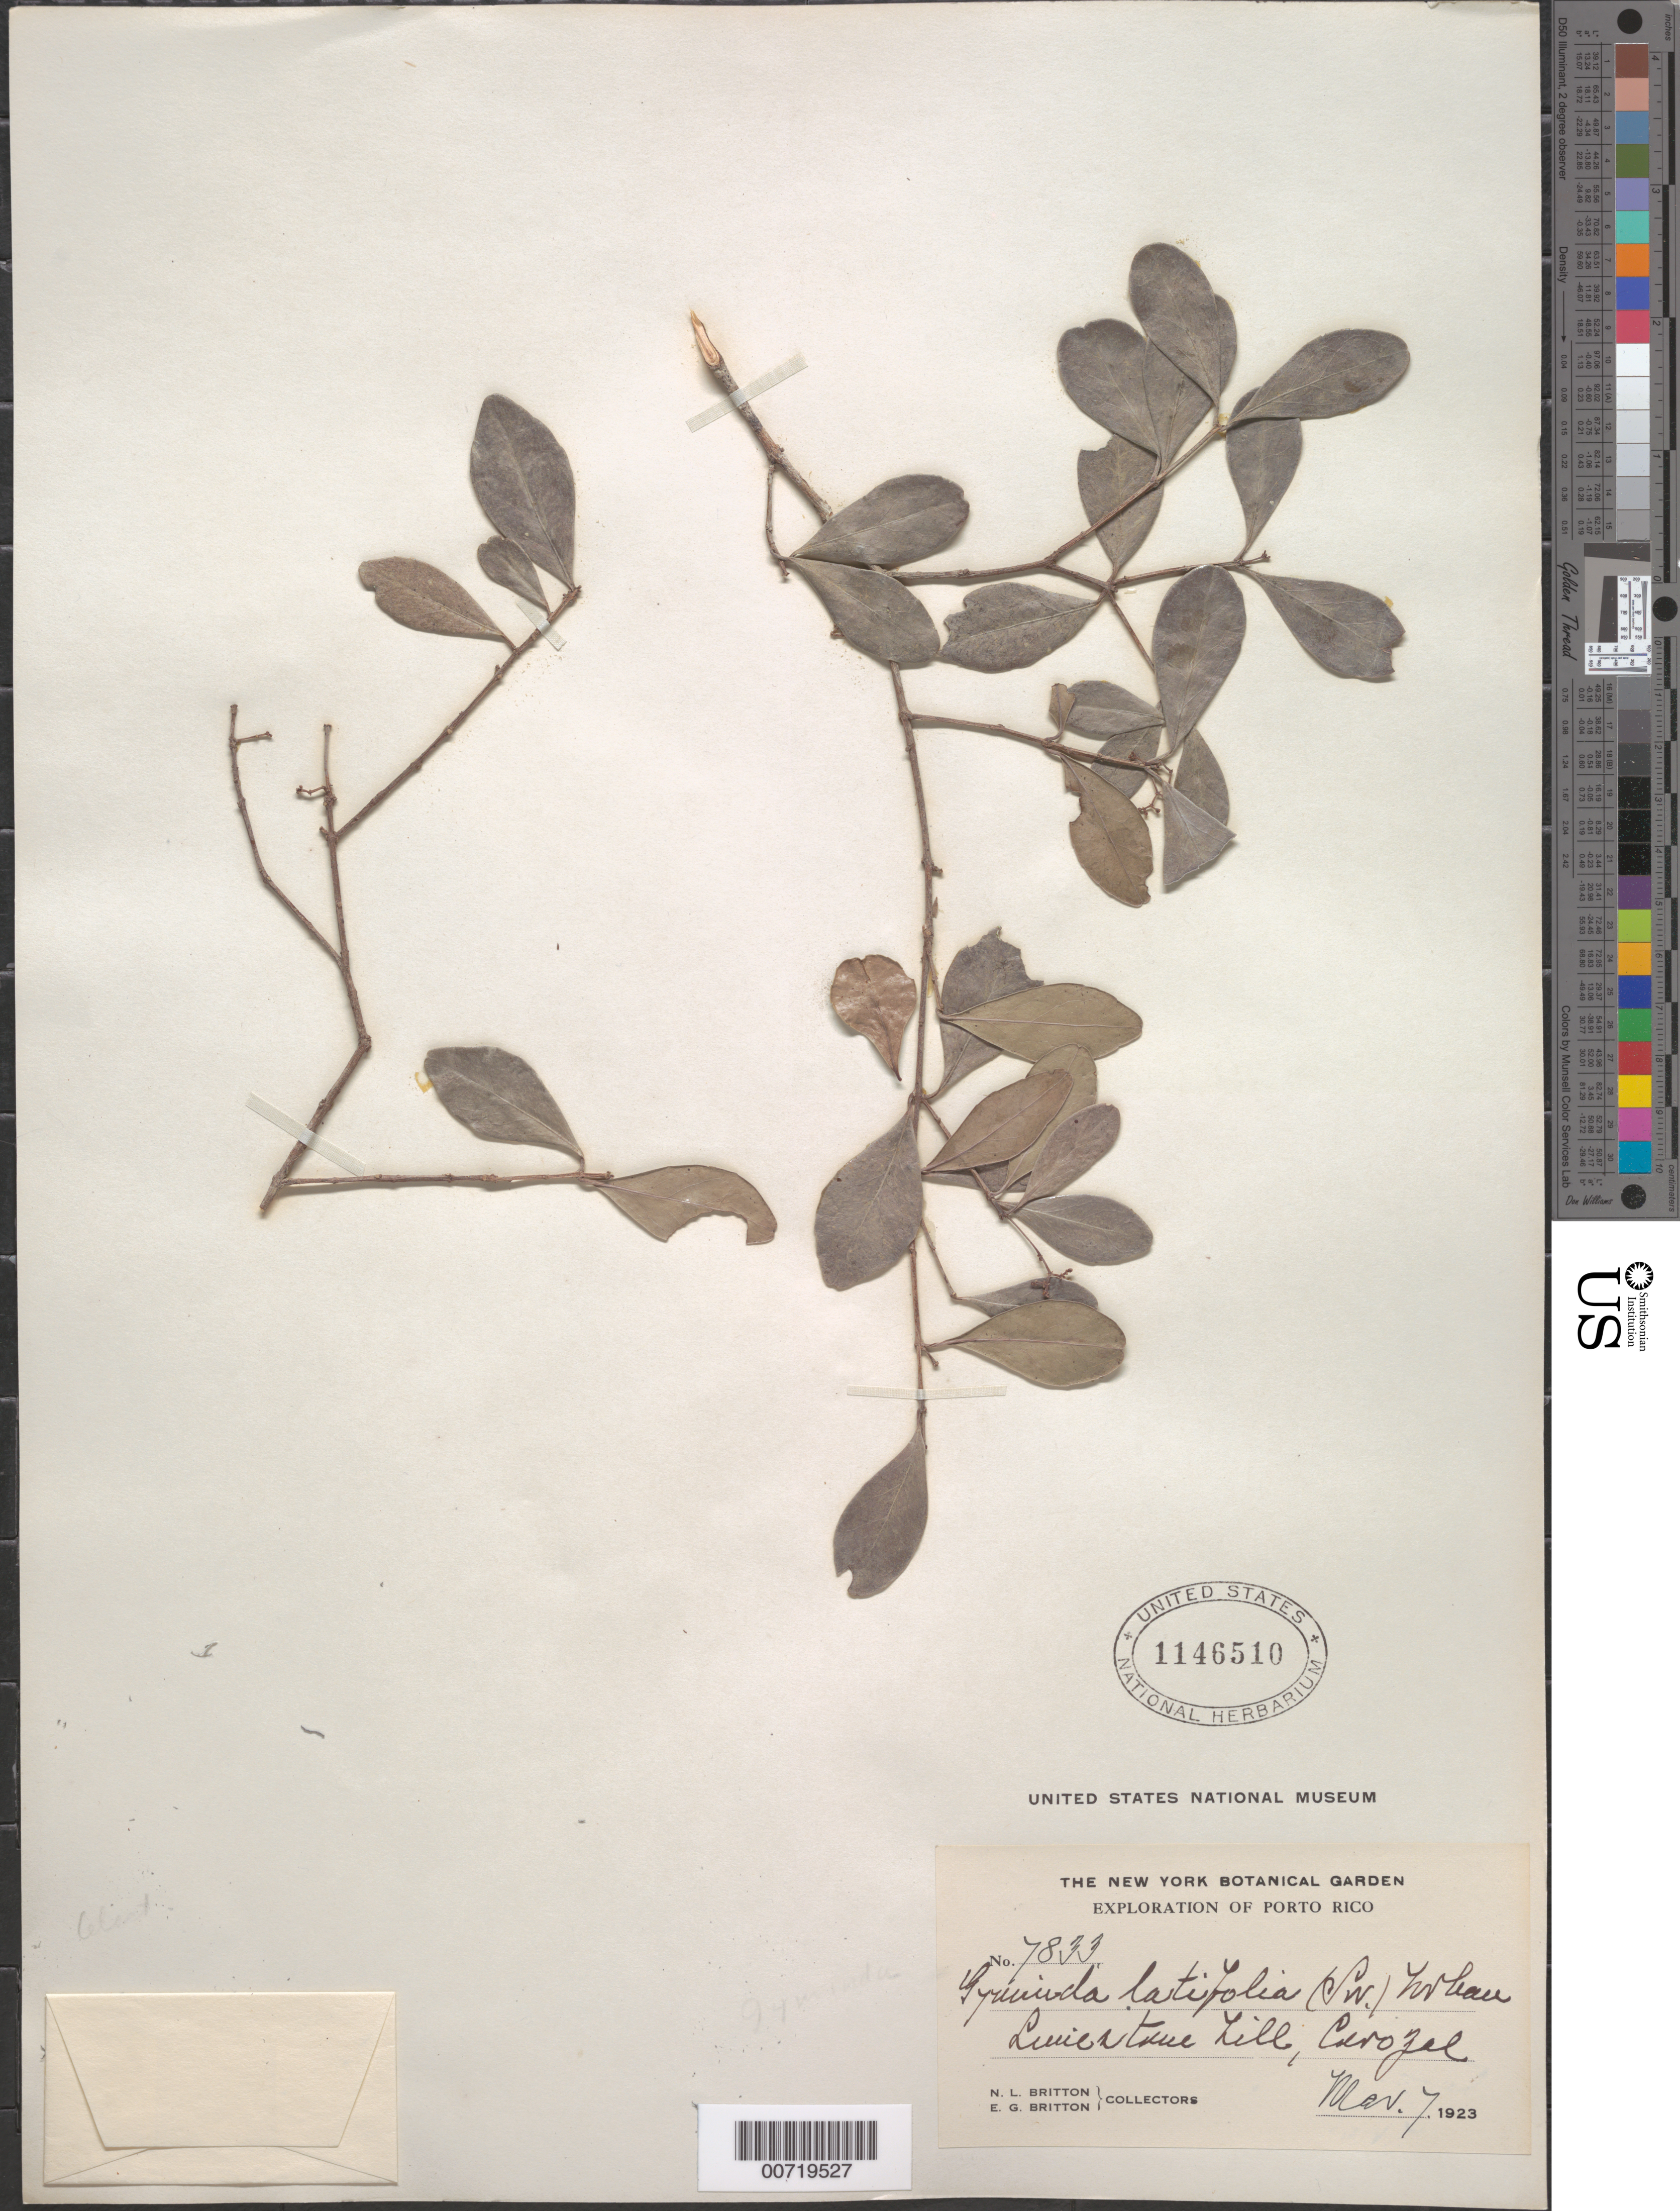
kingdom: Plantae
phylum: Tracheophyta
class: Magnoliopsida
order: Celastrales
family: Celastraceae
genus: Gyminda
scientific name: Gyminda latifolia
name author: (Sw.) Urb.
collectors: N. Britton & E. G. Britton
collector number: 7833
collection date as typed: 07 Mar 1923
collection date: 1923-03-07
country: Puerto Rico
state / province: Corozal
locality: Corozal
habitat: Limestone hill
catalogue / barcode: US 1146510